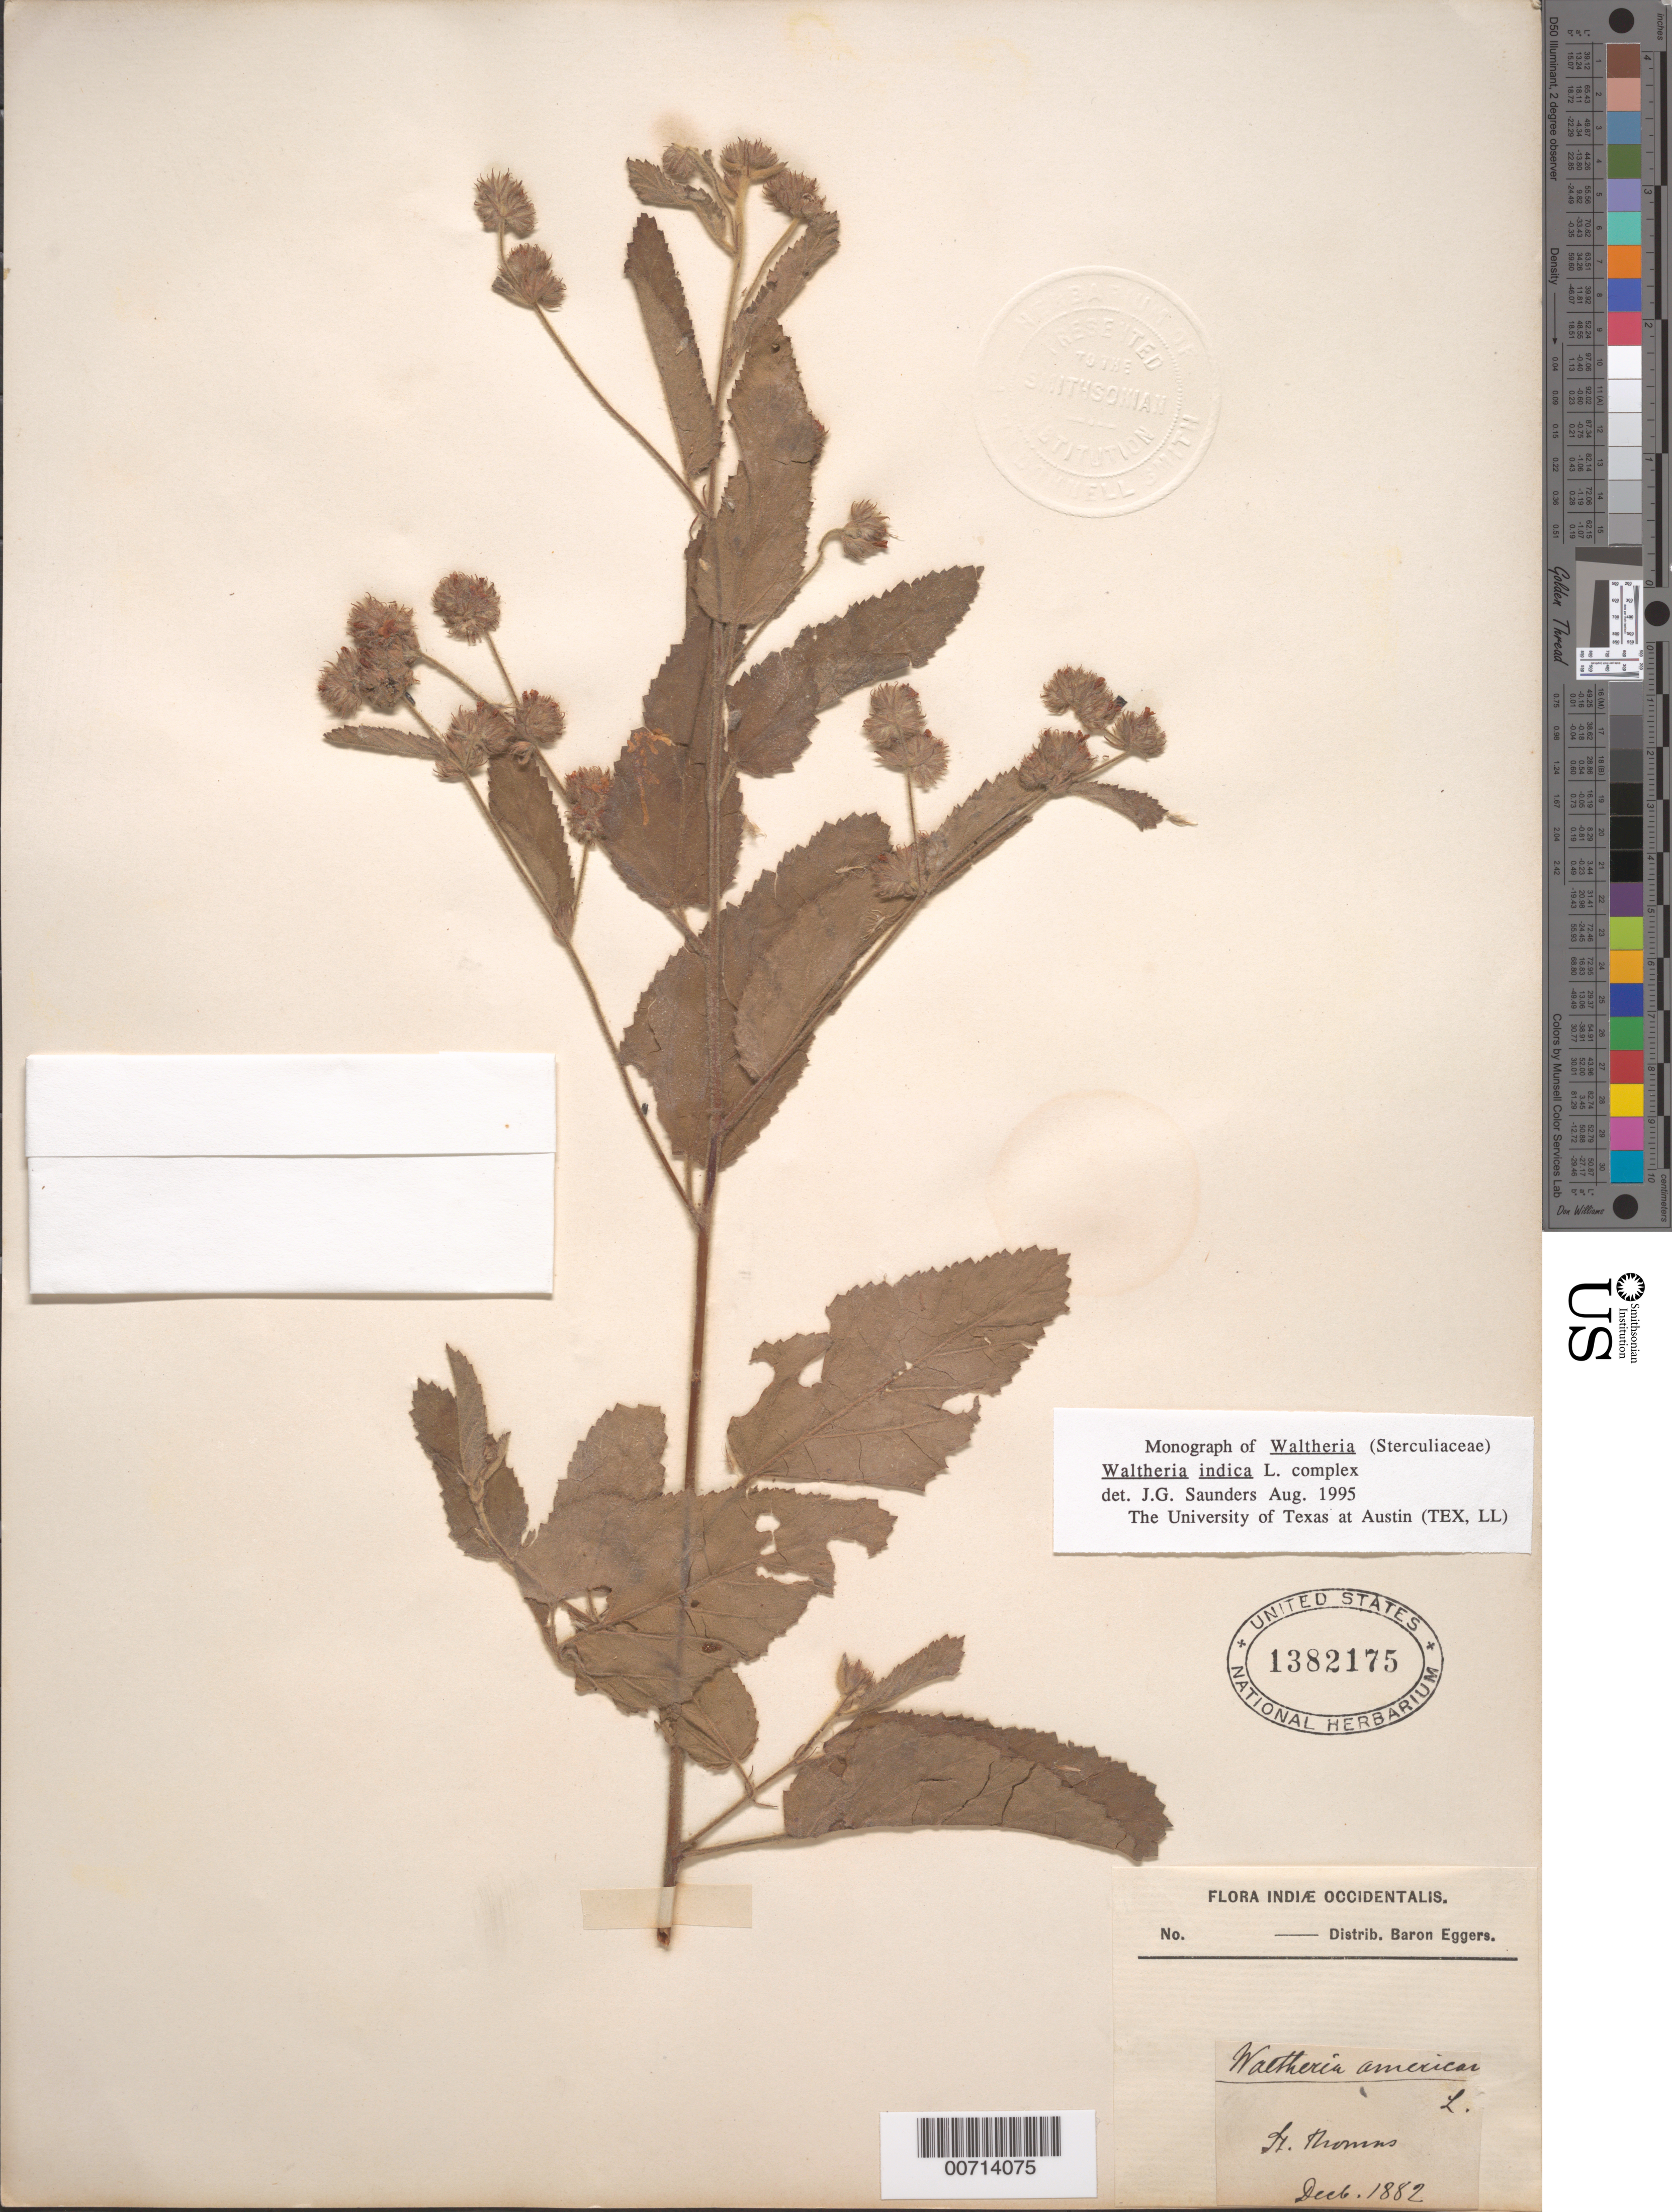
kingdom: Plantae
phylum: Tracheophyta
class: Magnoliopsida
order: Malvales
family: Malvaceae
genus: Waltheria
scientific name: Waltheria indica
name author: L.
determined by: Saunders, J. G.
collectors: H. F. A. von Eggers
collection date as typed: Dec 1882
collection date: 1882-12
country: U.S. Virgin Islands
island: St. Thomas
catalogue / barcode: US 1382175